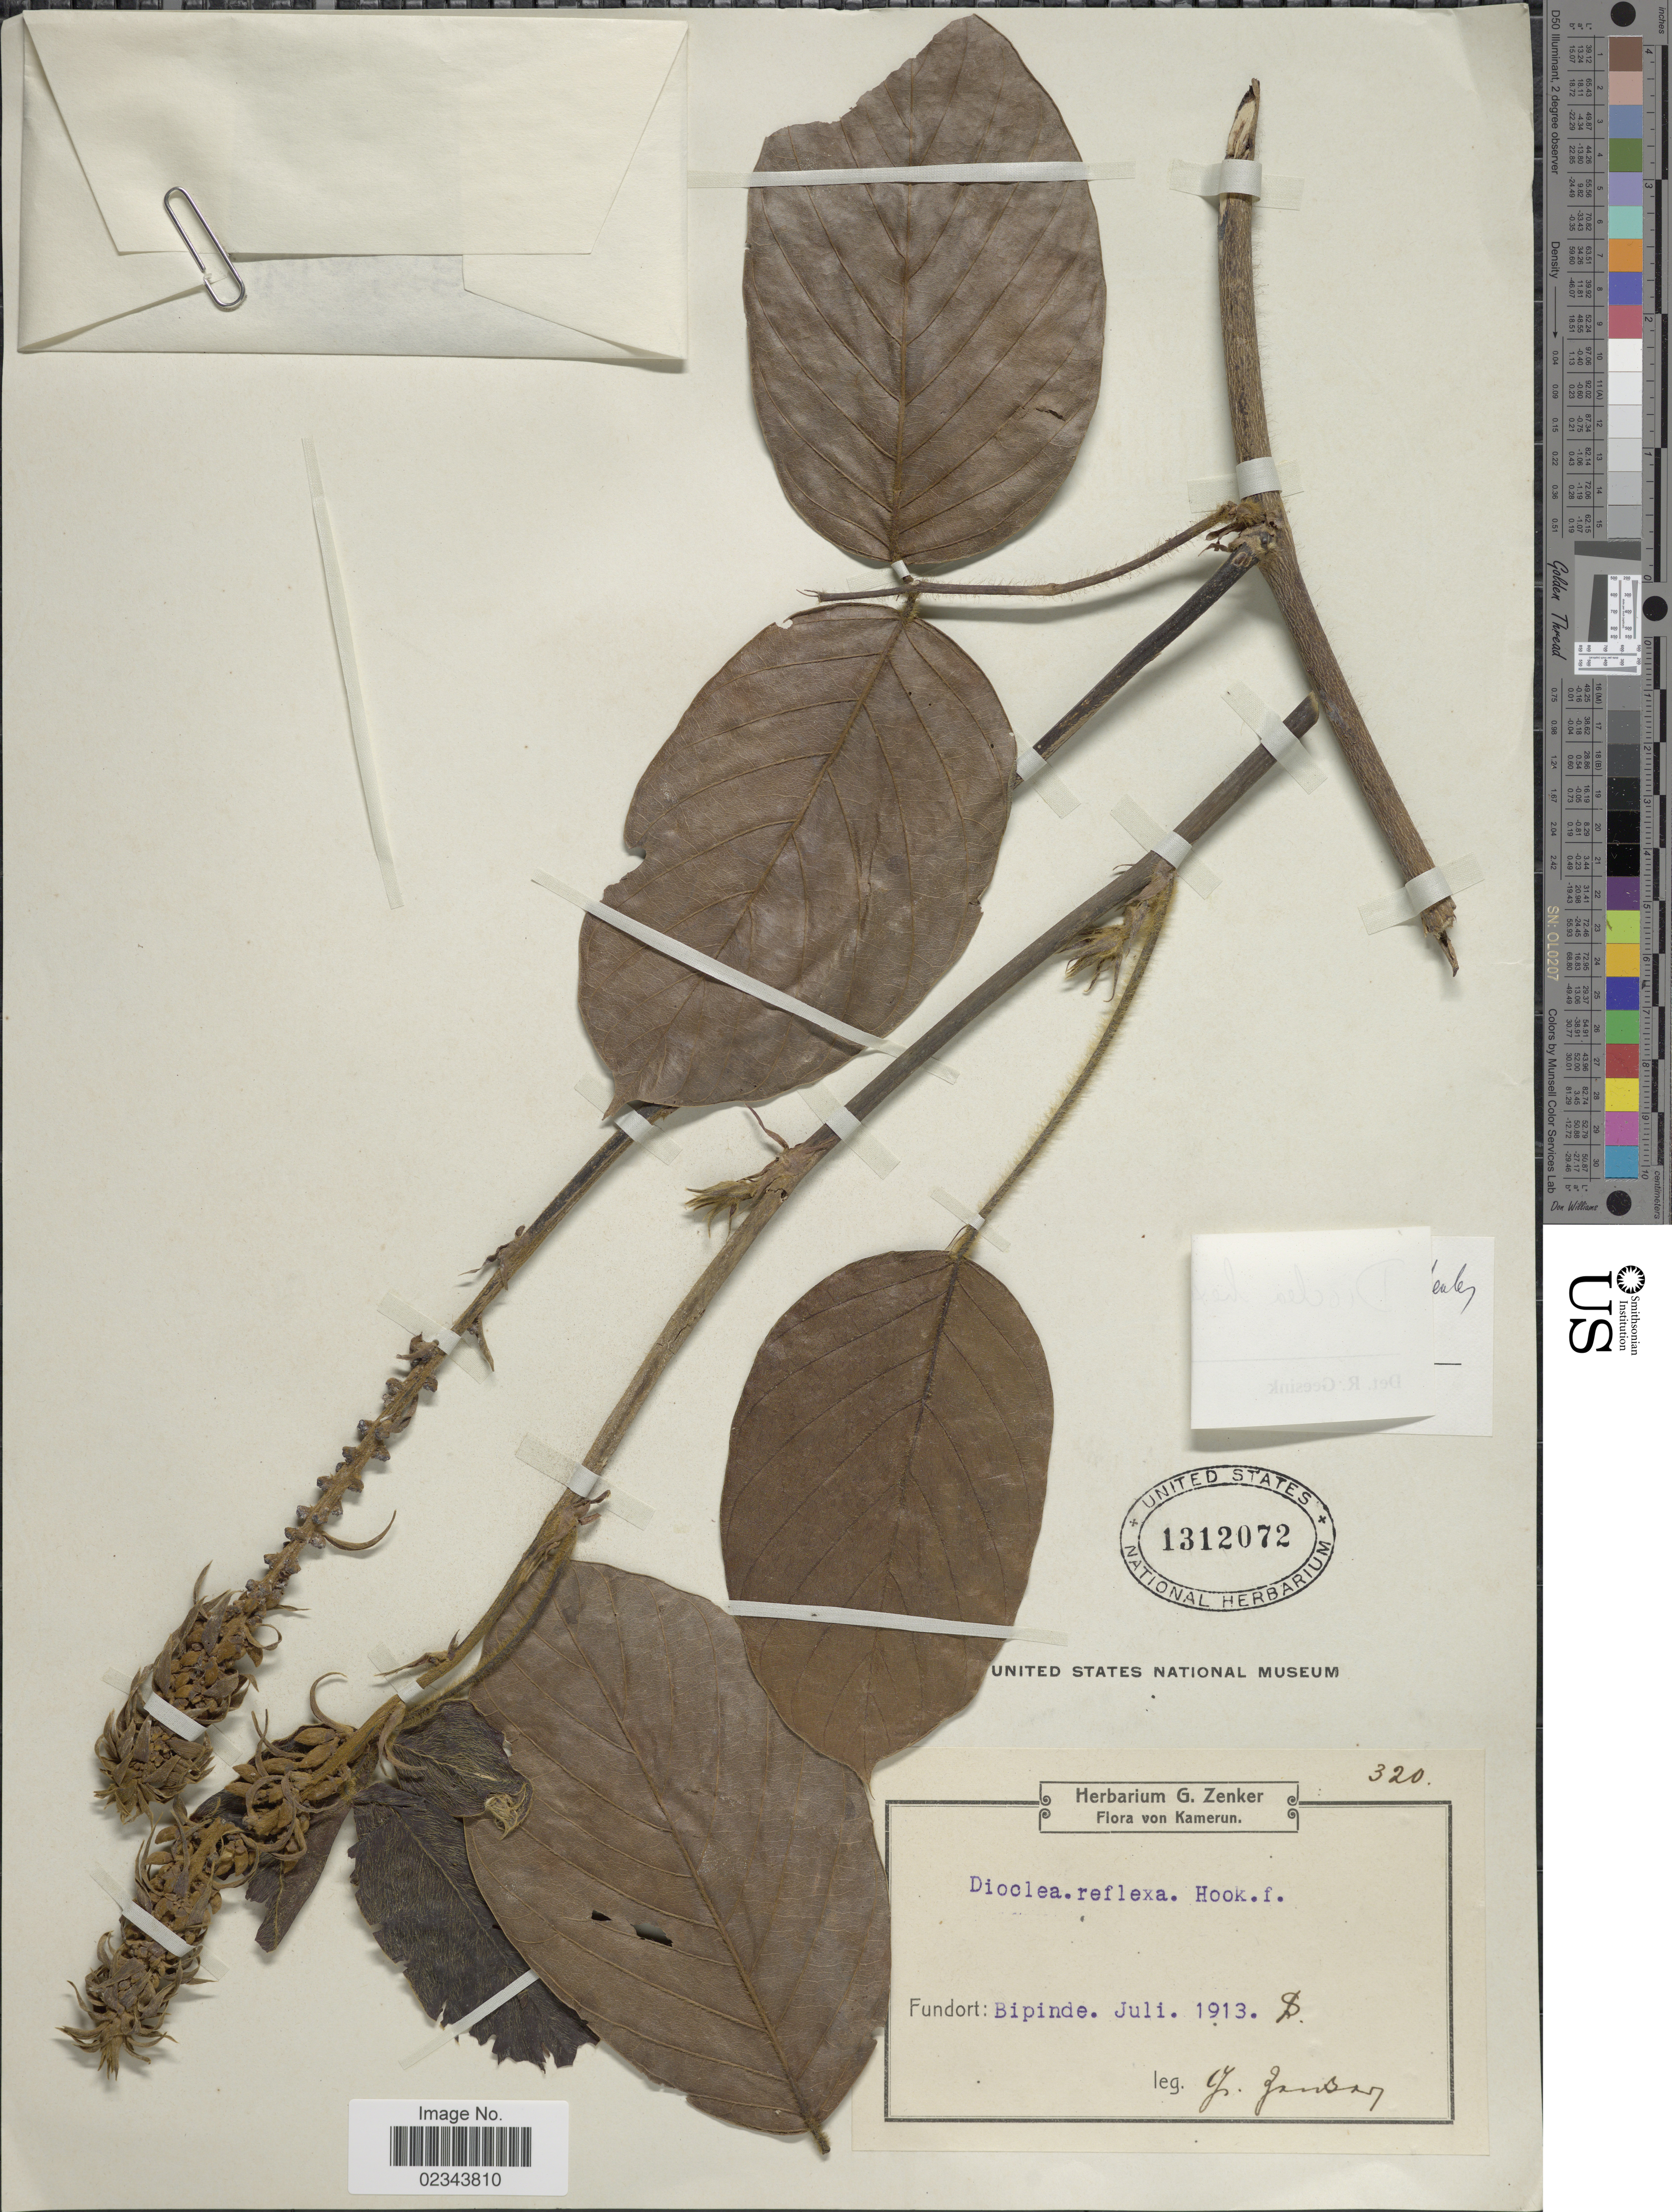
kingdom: Plantae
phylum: Tracheophyta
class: Magnoliopsida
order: Fabales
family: Fabaceae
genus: Macropsychanthus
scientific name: Macropsychanthus hexander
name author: (Ralph) L.P. Queiroz & Snak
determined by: Strong, Mark T., (BOT), Smithsonian Institution - National Museum of Natural History (UNITED STATES)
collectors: G. A. Zenker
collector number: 320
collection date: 1913-07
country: Cameroon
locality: Bipinde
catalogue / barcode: US 1312072